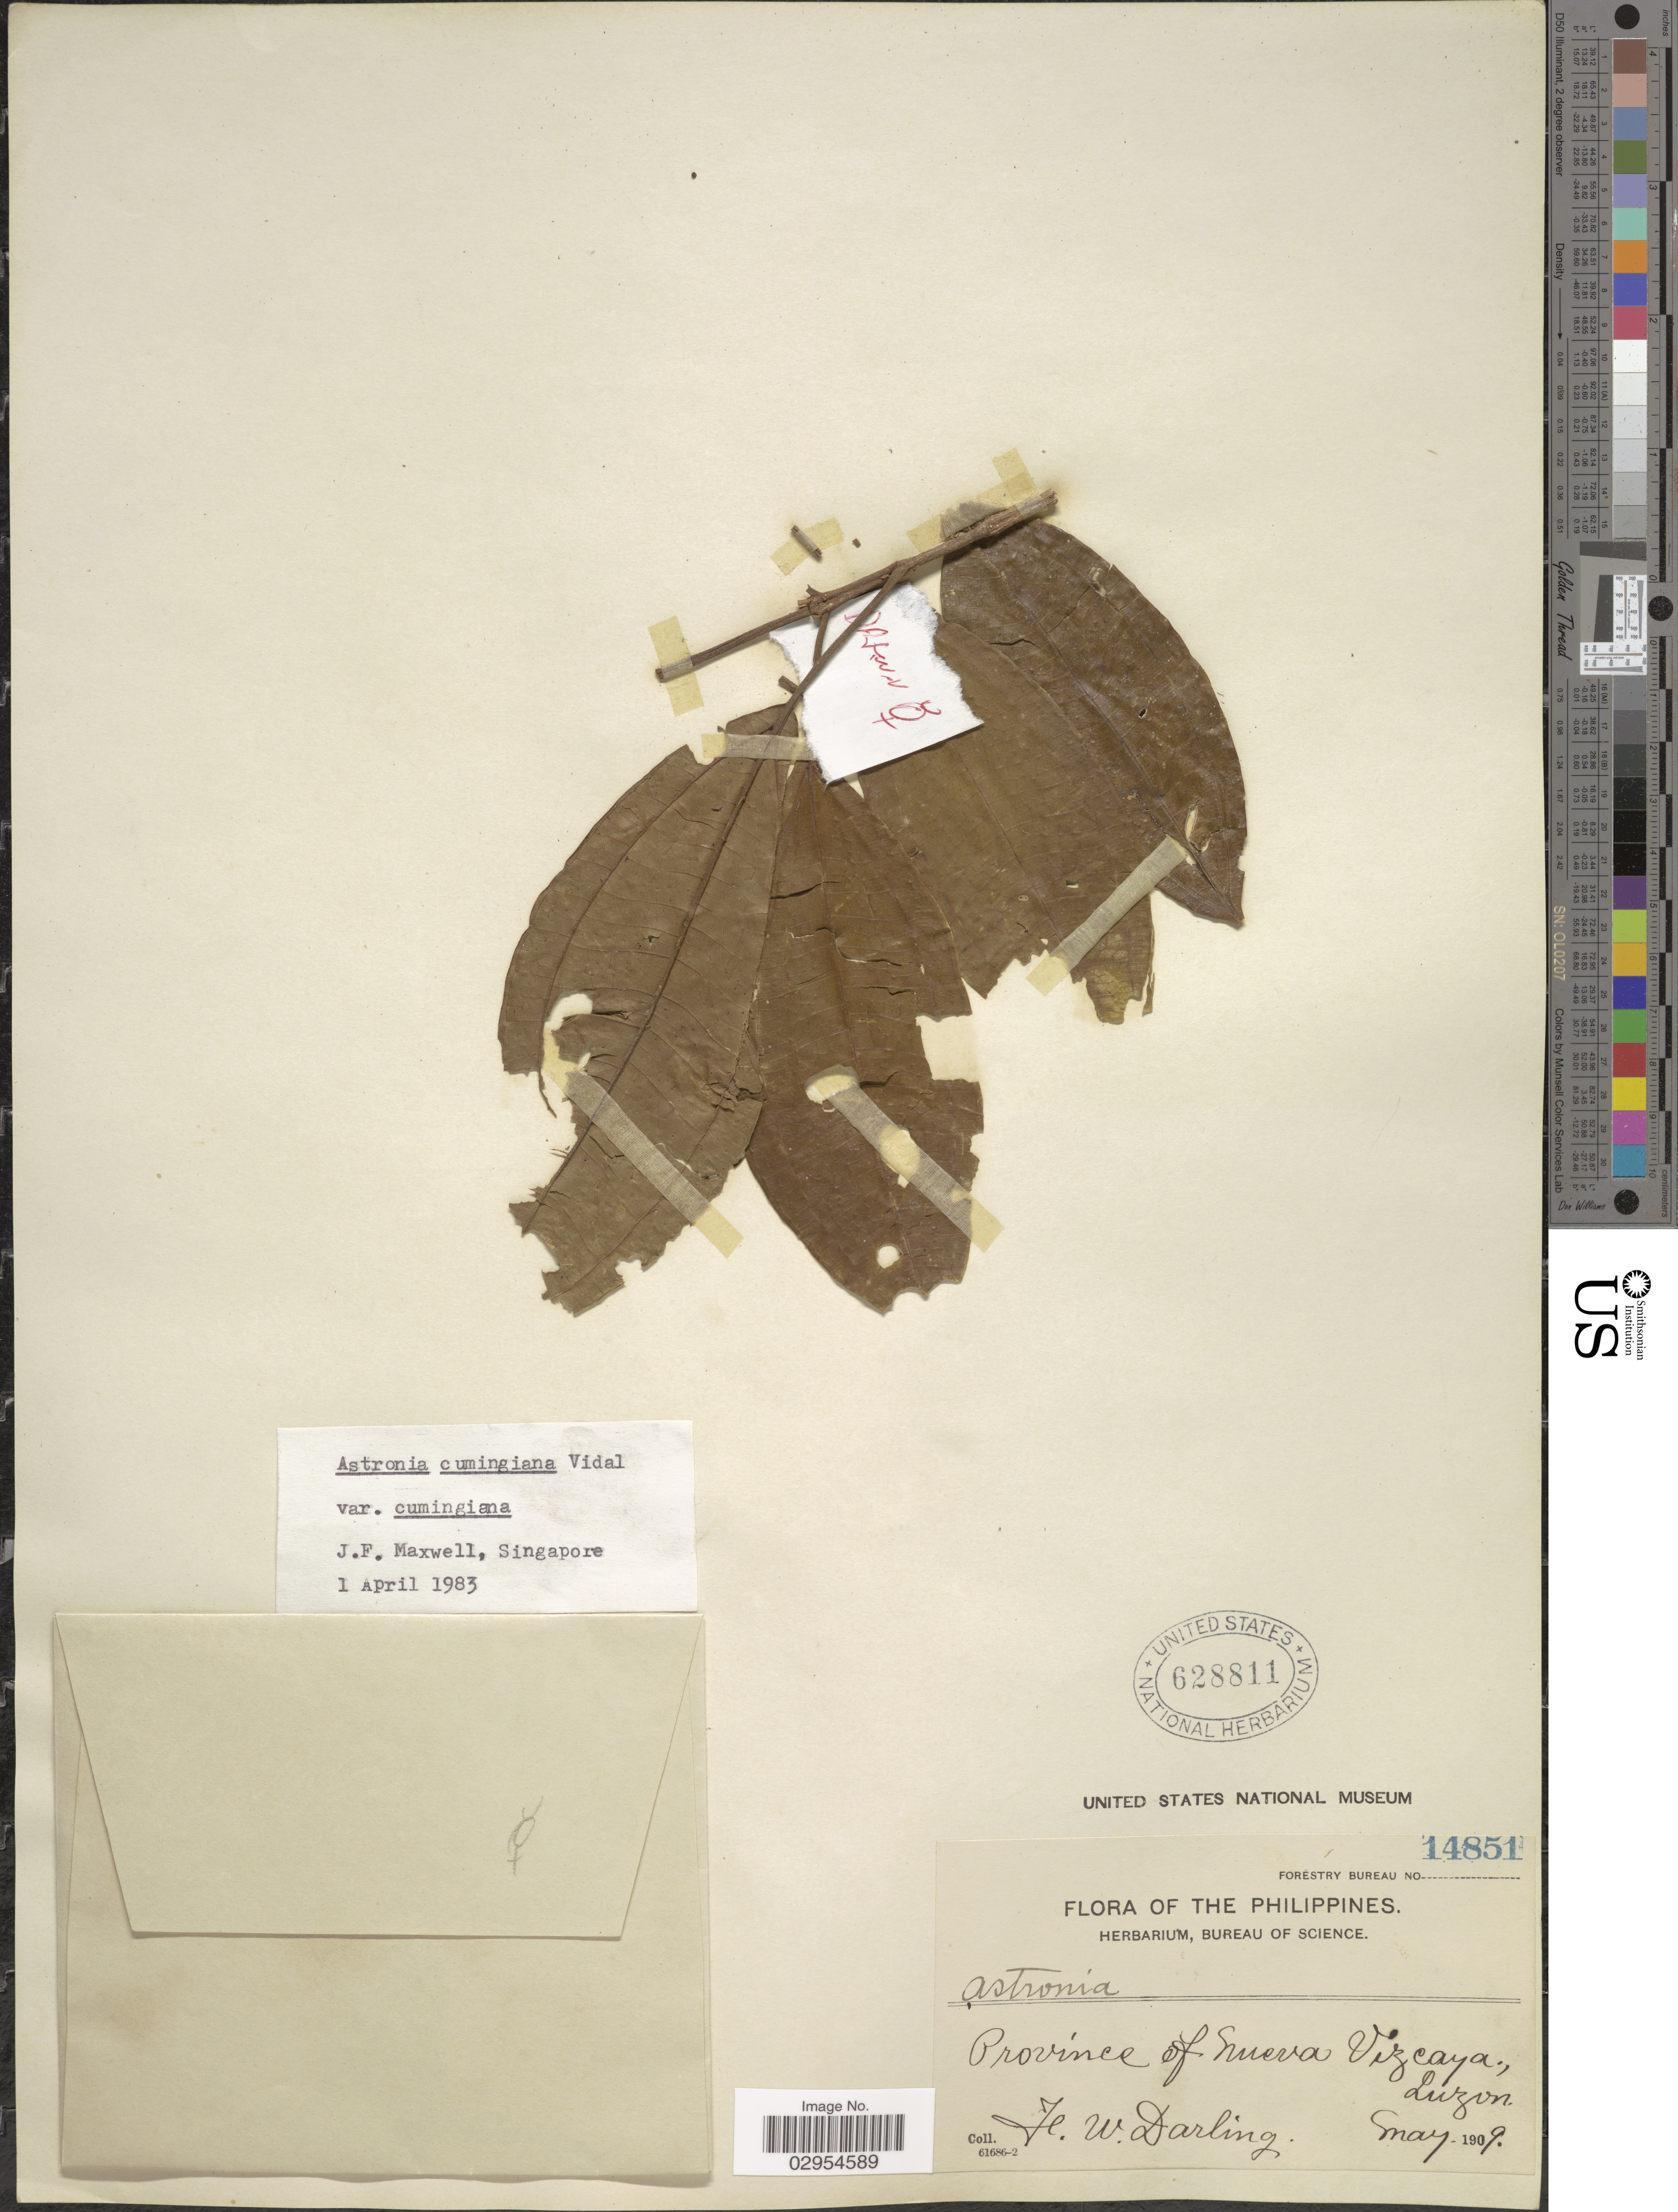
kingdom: Plantae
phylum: Tracheophyta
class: Magnoliopsida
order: Myrtales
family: Melastomataceae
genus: Astronia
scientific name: Astronia cumingiana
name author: S. Vidal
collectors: F. Darling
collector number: Forestry Bureau 14851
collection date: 1909-05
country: Philippines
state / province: Cagayan Valley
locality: Province of Nueva Vizcaya., Luzon.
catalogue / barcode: US 628811